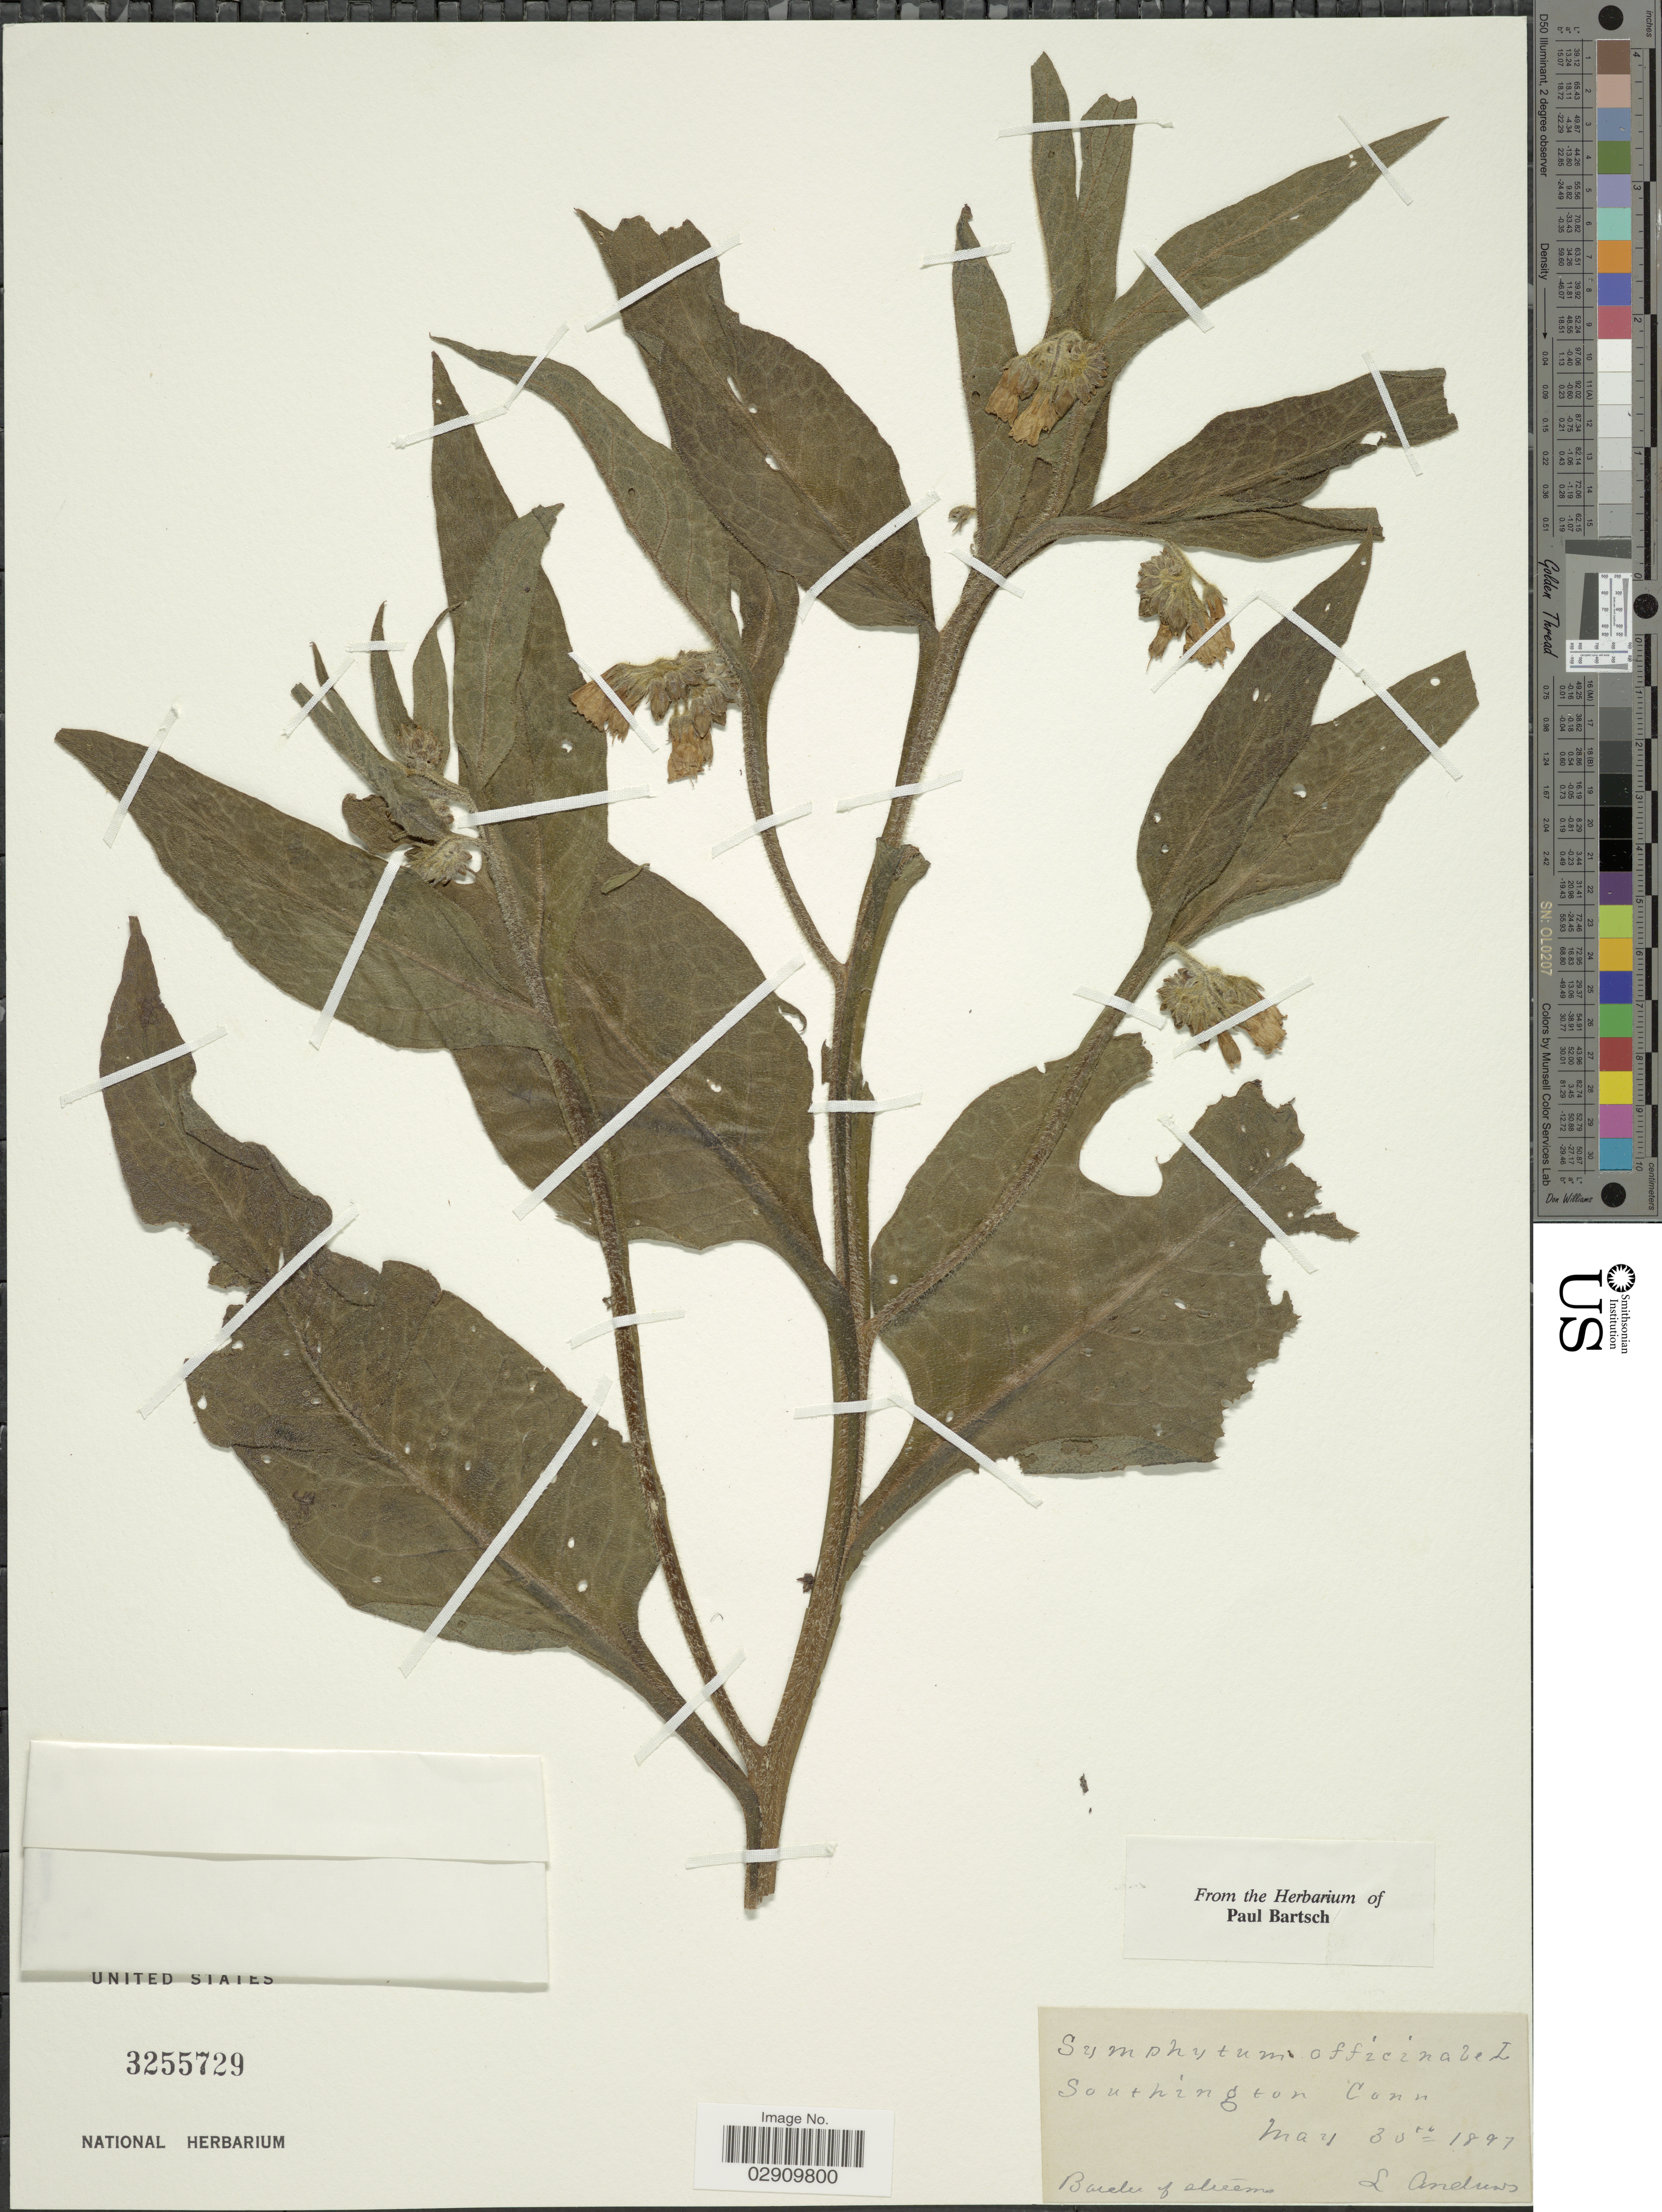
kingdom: Plantae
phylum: Tracheophyta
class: Magnoliopsida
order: Boraginales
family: Boraginaceae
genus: Symphytum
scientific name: Symphytum officinale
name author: L.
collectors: L. Andrews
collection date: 1897-05-30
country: United States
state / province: Connecticut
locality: Southington Conn.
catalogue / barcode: US 3255729